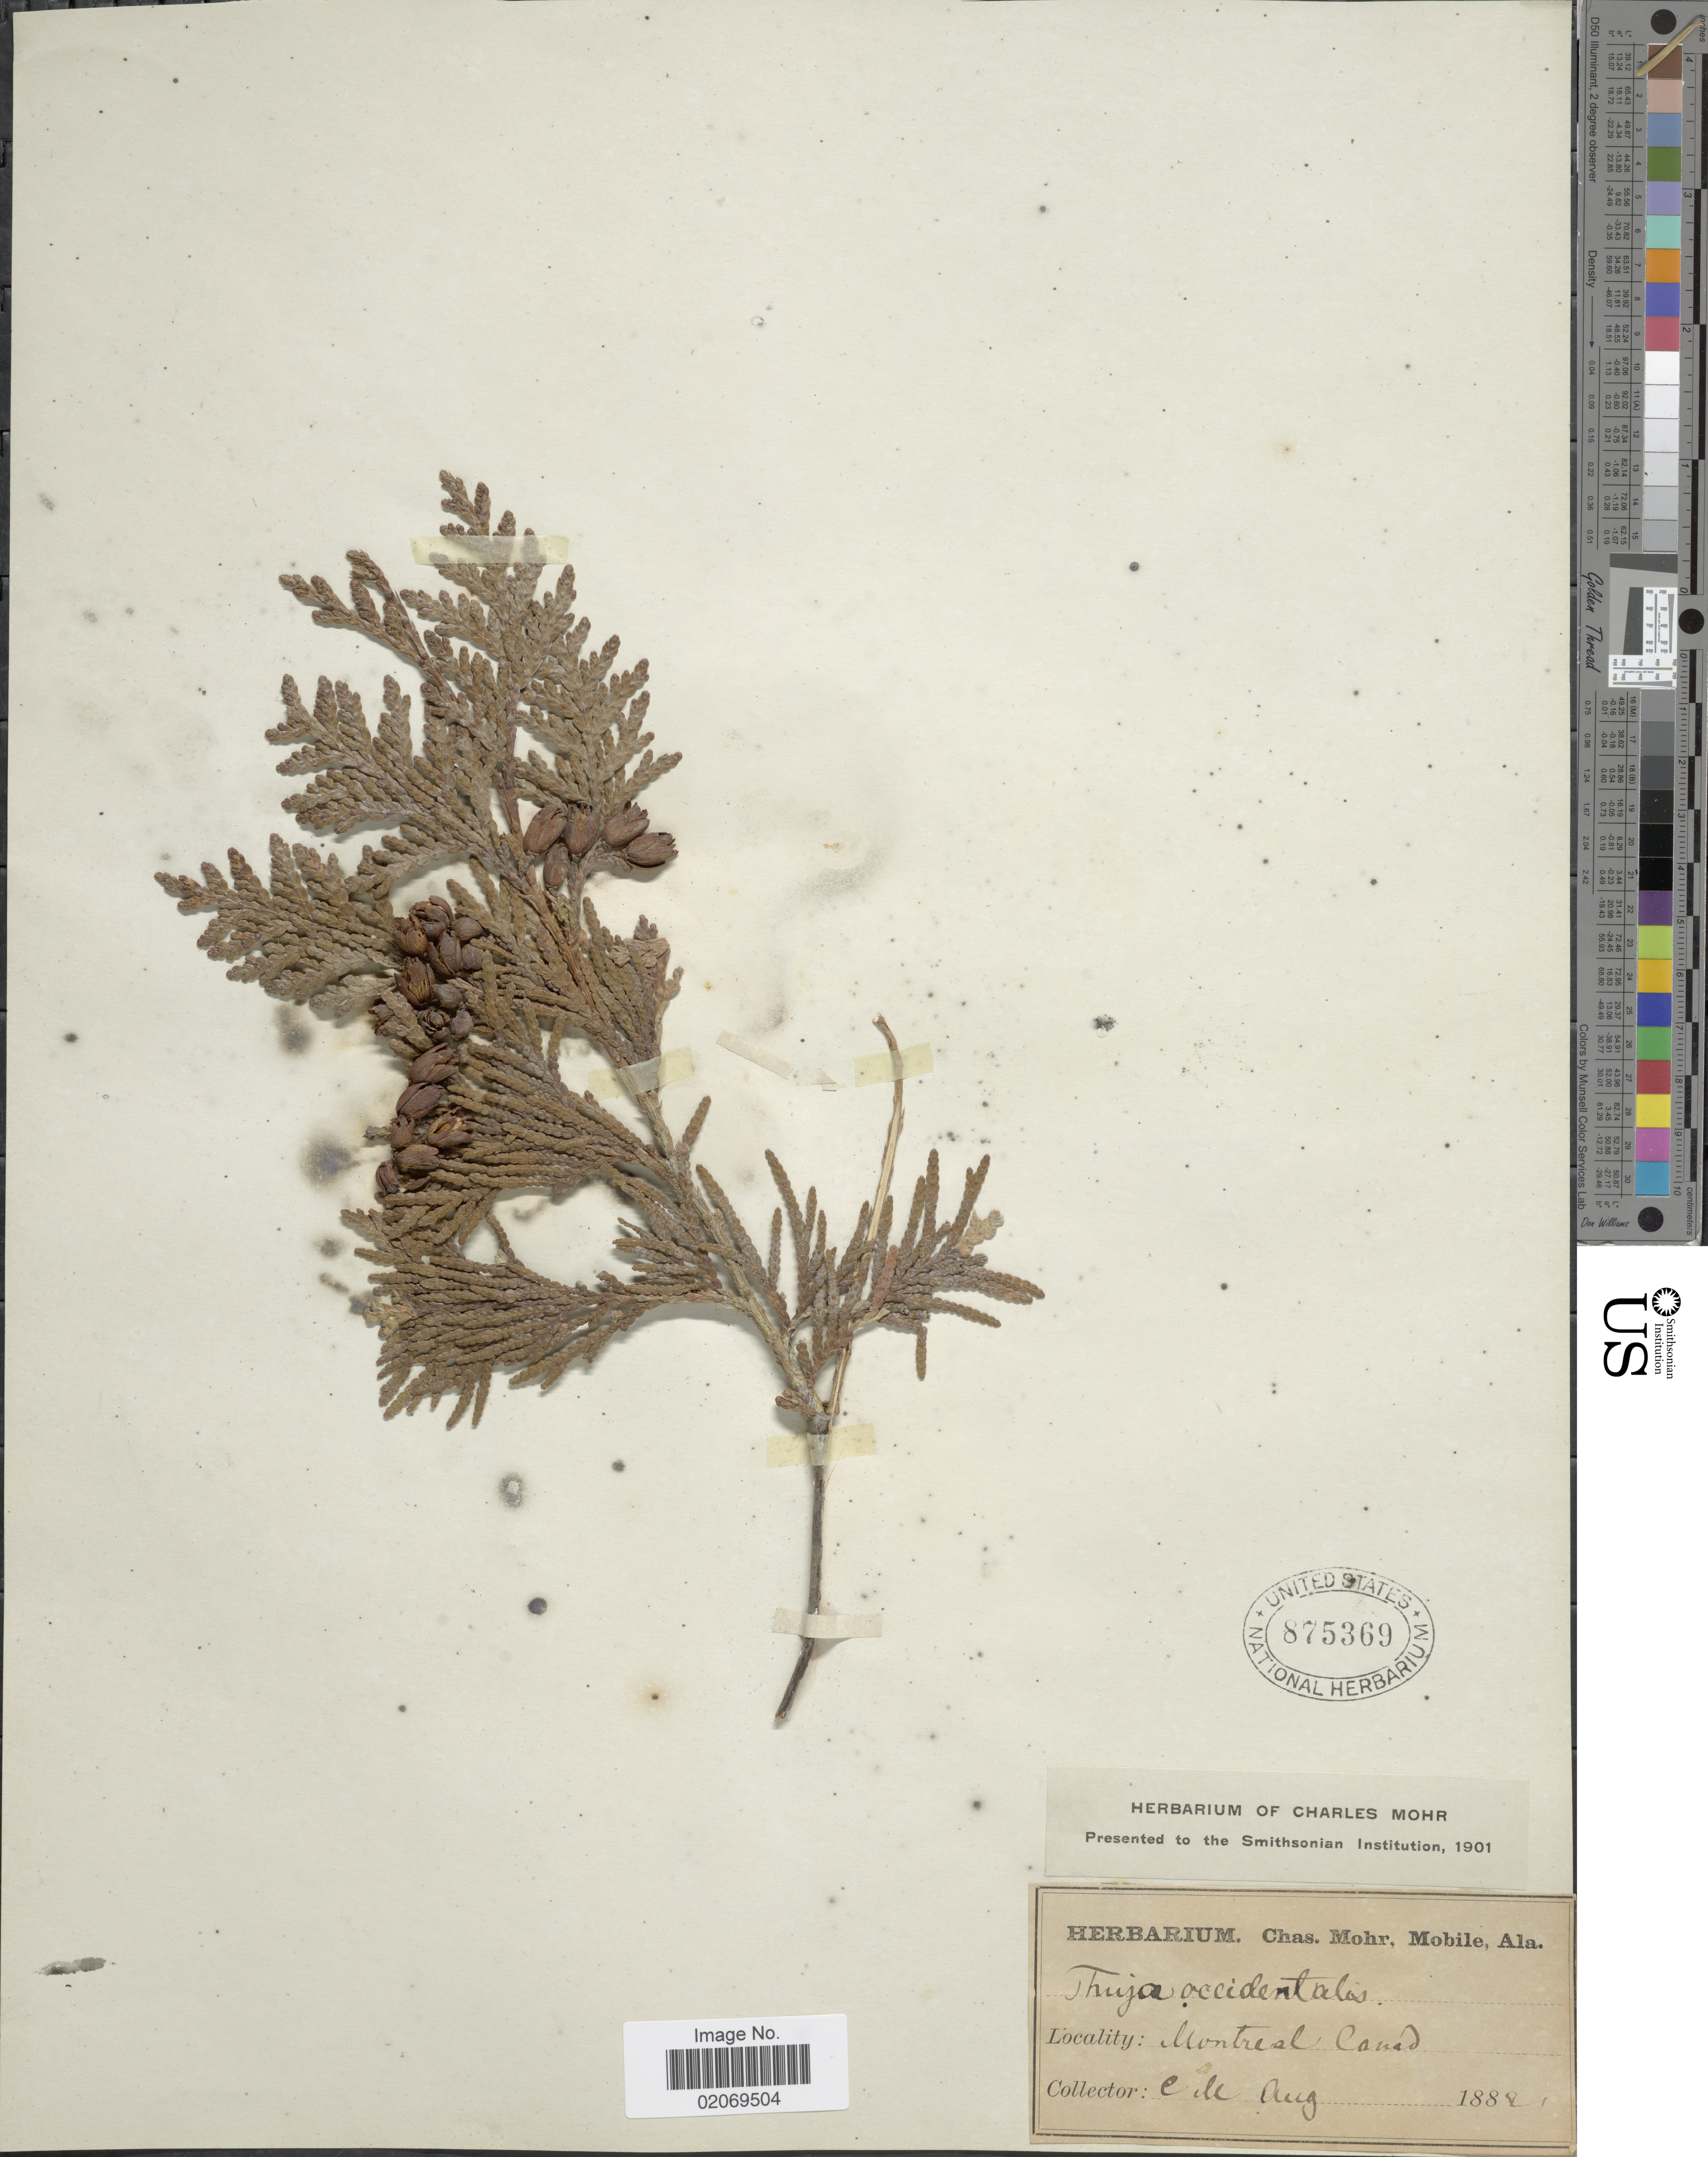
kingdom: Plantae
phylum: Tracheophyta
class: Pinopsida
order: Pinales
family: Cupressaceae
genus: Thuja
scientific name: Thuja occidentalis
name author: L.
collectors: C. T. Mohr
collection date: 1881-08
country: Canada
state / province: Quebec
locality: Montreal Canad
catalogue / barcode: US 875369